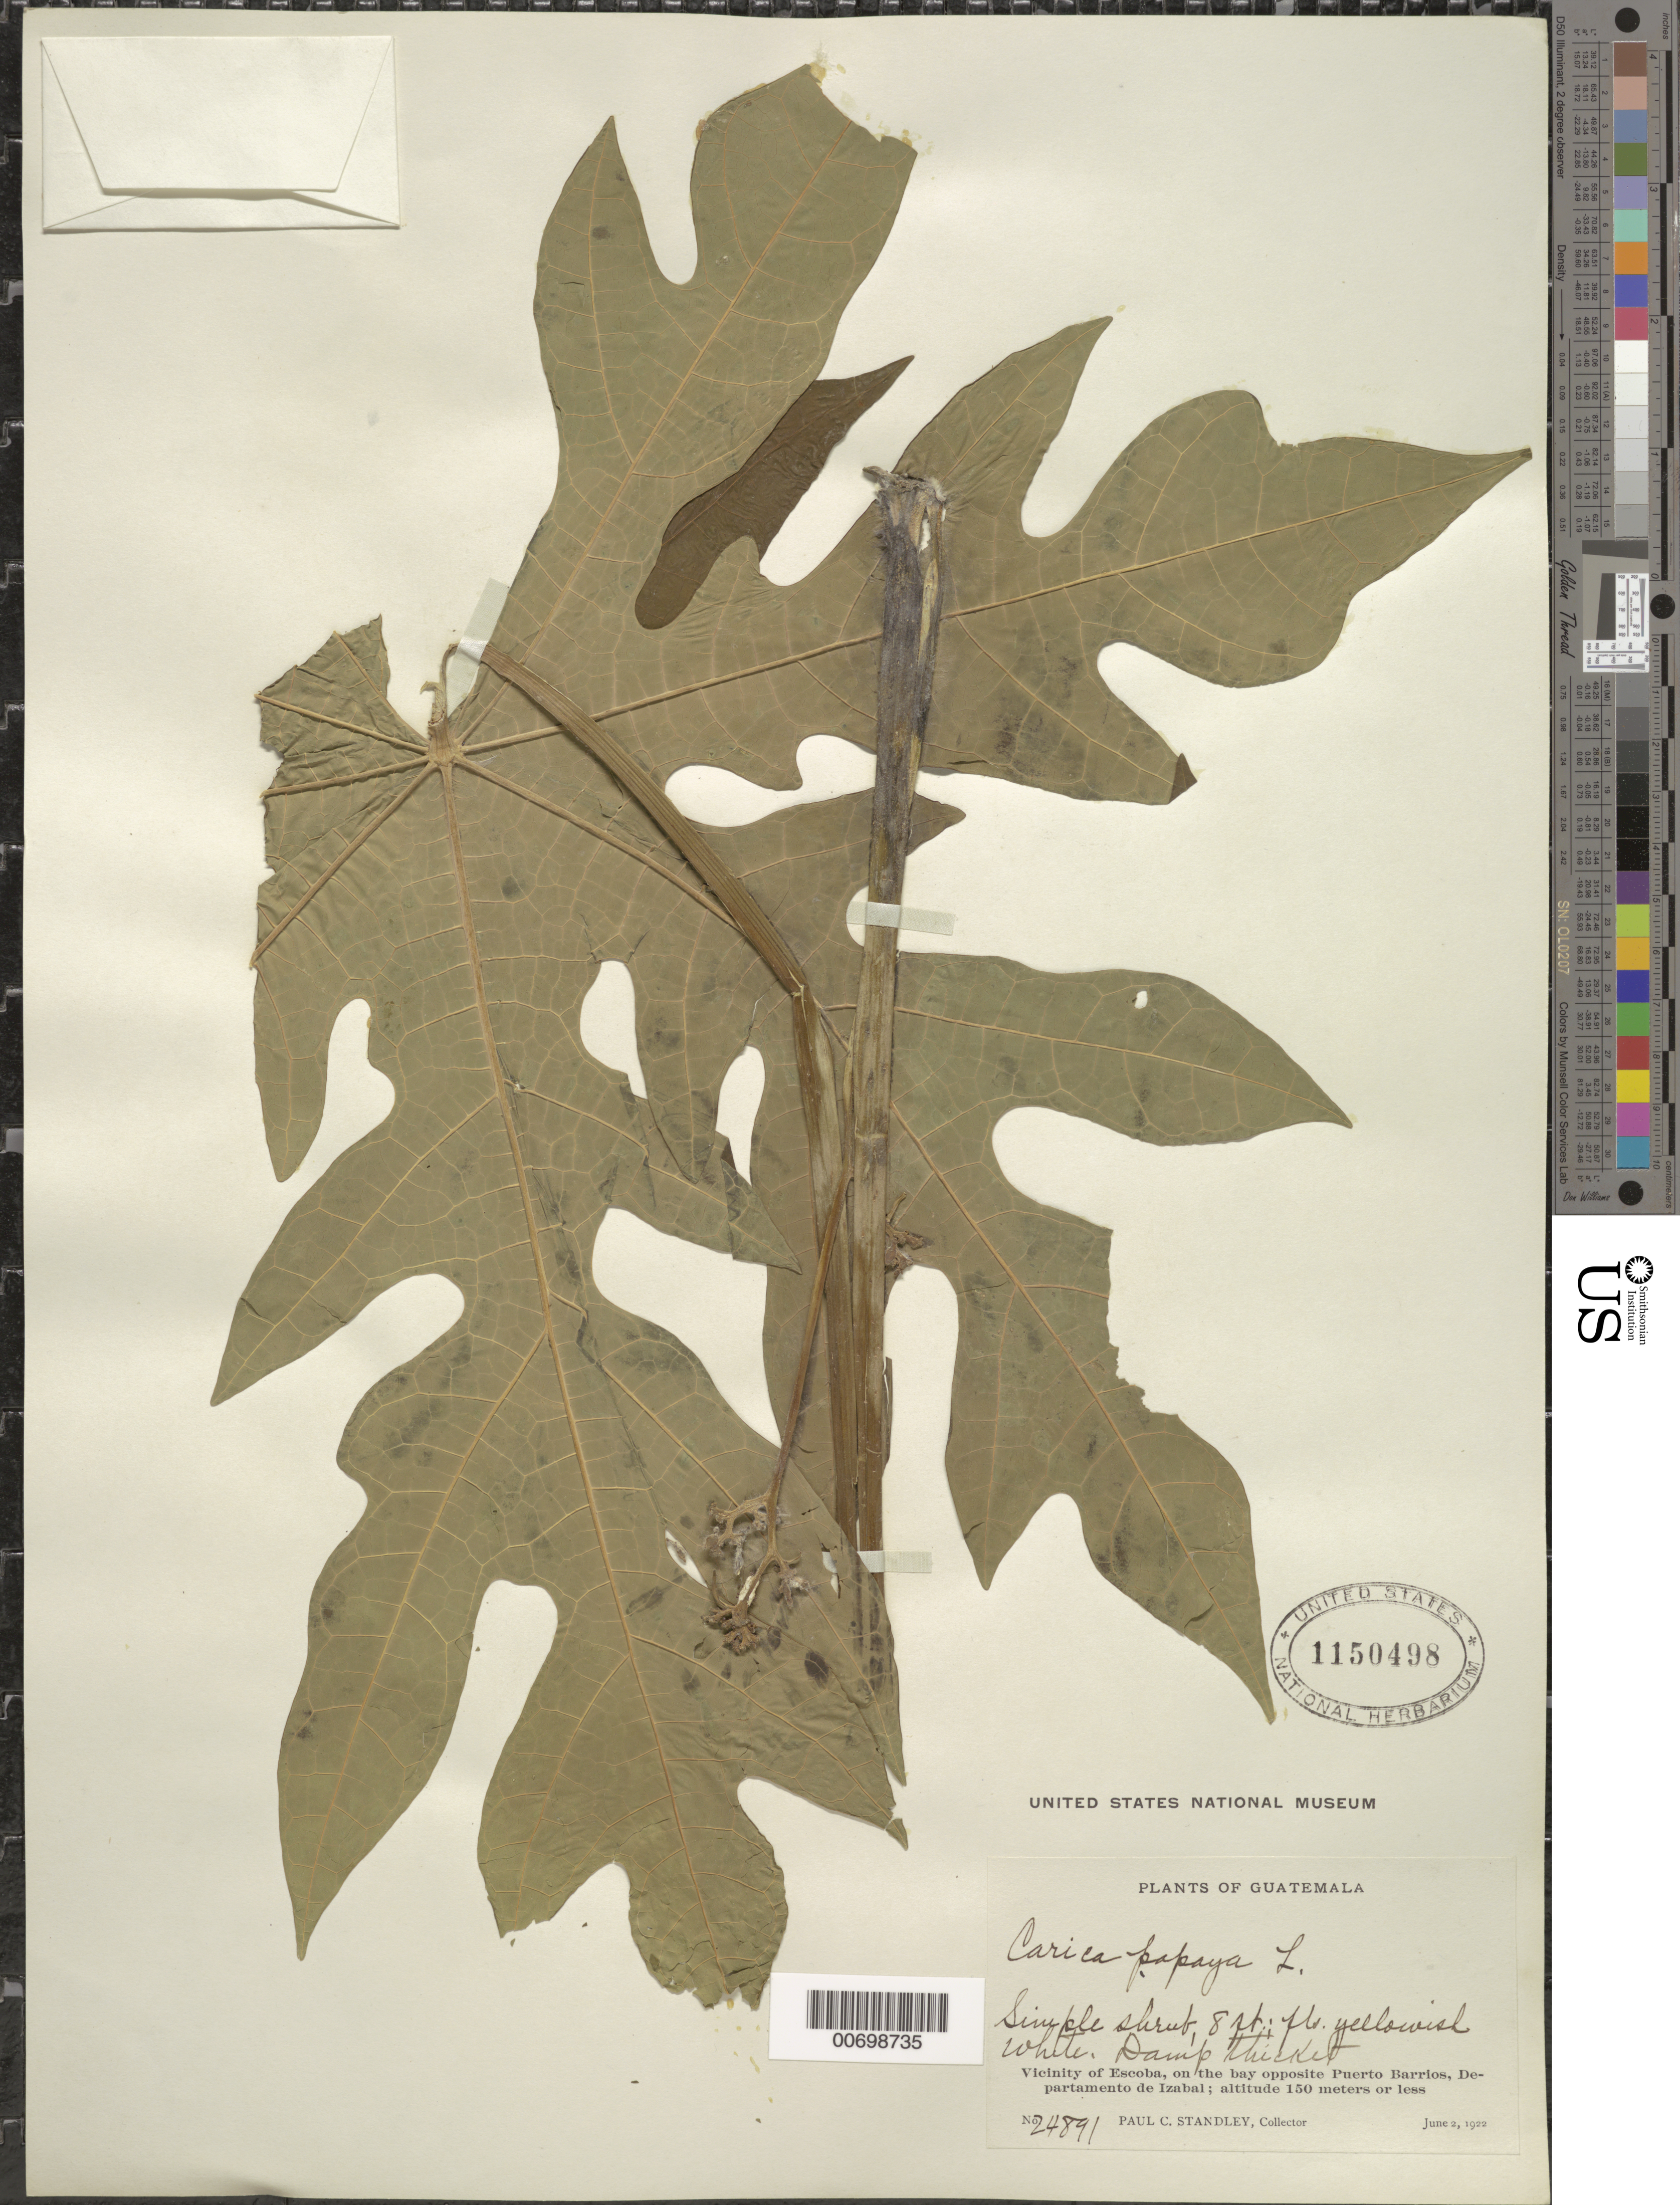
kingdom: Plantae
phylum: Tracheophyta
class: Magnoliopsida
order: Brassicales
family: Caricaceae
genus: Carica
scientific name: Carica papaya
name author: L.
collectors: P. C. Standley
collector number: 24891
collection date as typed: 02 Jun 1922 or 06 Feb 1922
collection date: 1922-02-06 or 1922-06-02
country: Guatemala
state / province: Izabal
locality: Vicinity of Escoba, on the bay opposite to Puerto Barrios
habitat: Damp thicket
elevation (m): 150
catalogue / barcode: US 1150498